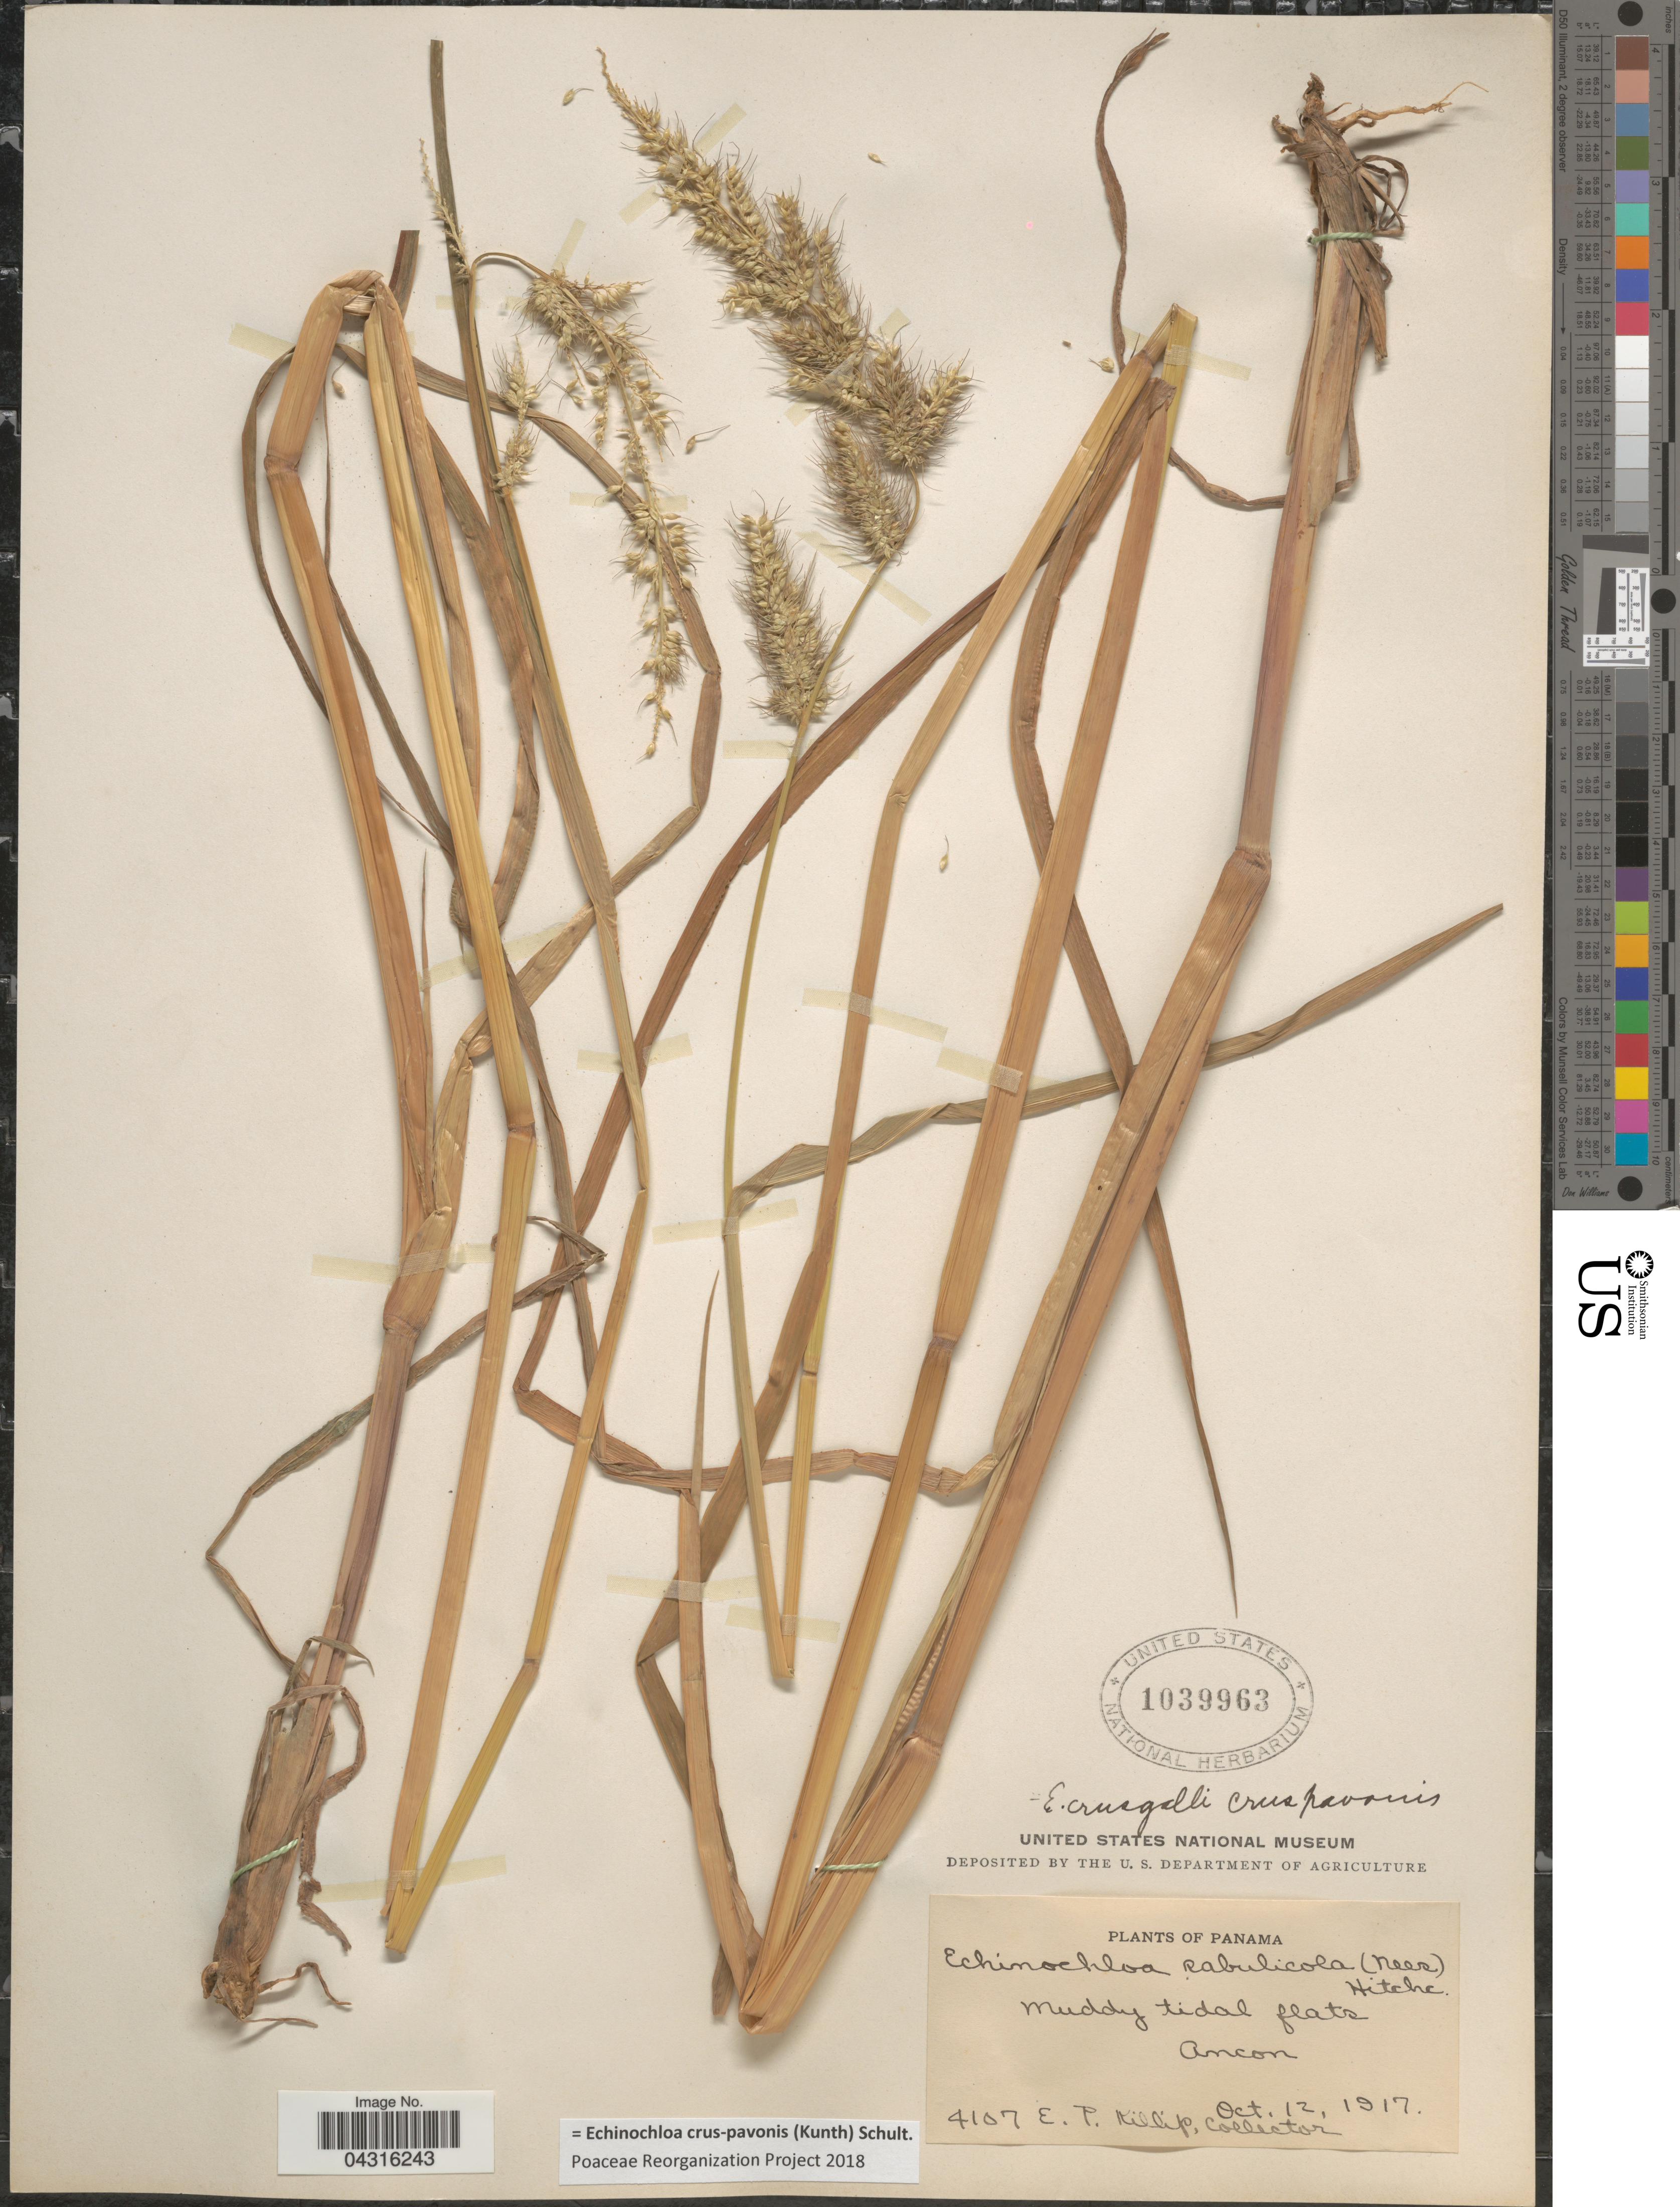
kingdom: Plantae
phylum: Tracheophyta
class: Liliopsida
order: Poales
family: Poaceae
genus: Echinochloa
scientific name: Echinochloa crus-pavonis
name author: (Kunth) Schult.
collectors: E. P. Killip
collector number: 4107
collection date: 1917-10-12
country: Panama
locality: Ancon.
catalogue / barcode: US 1039963